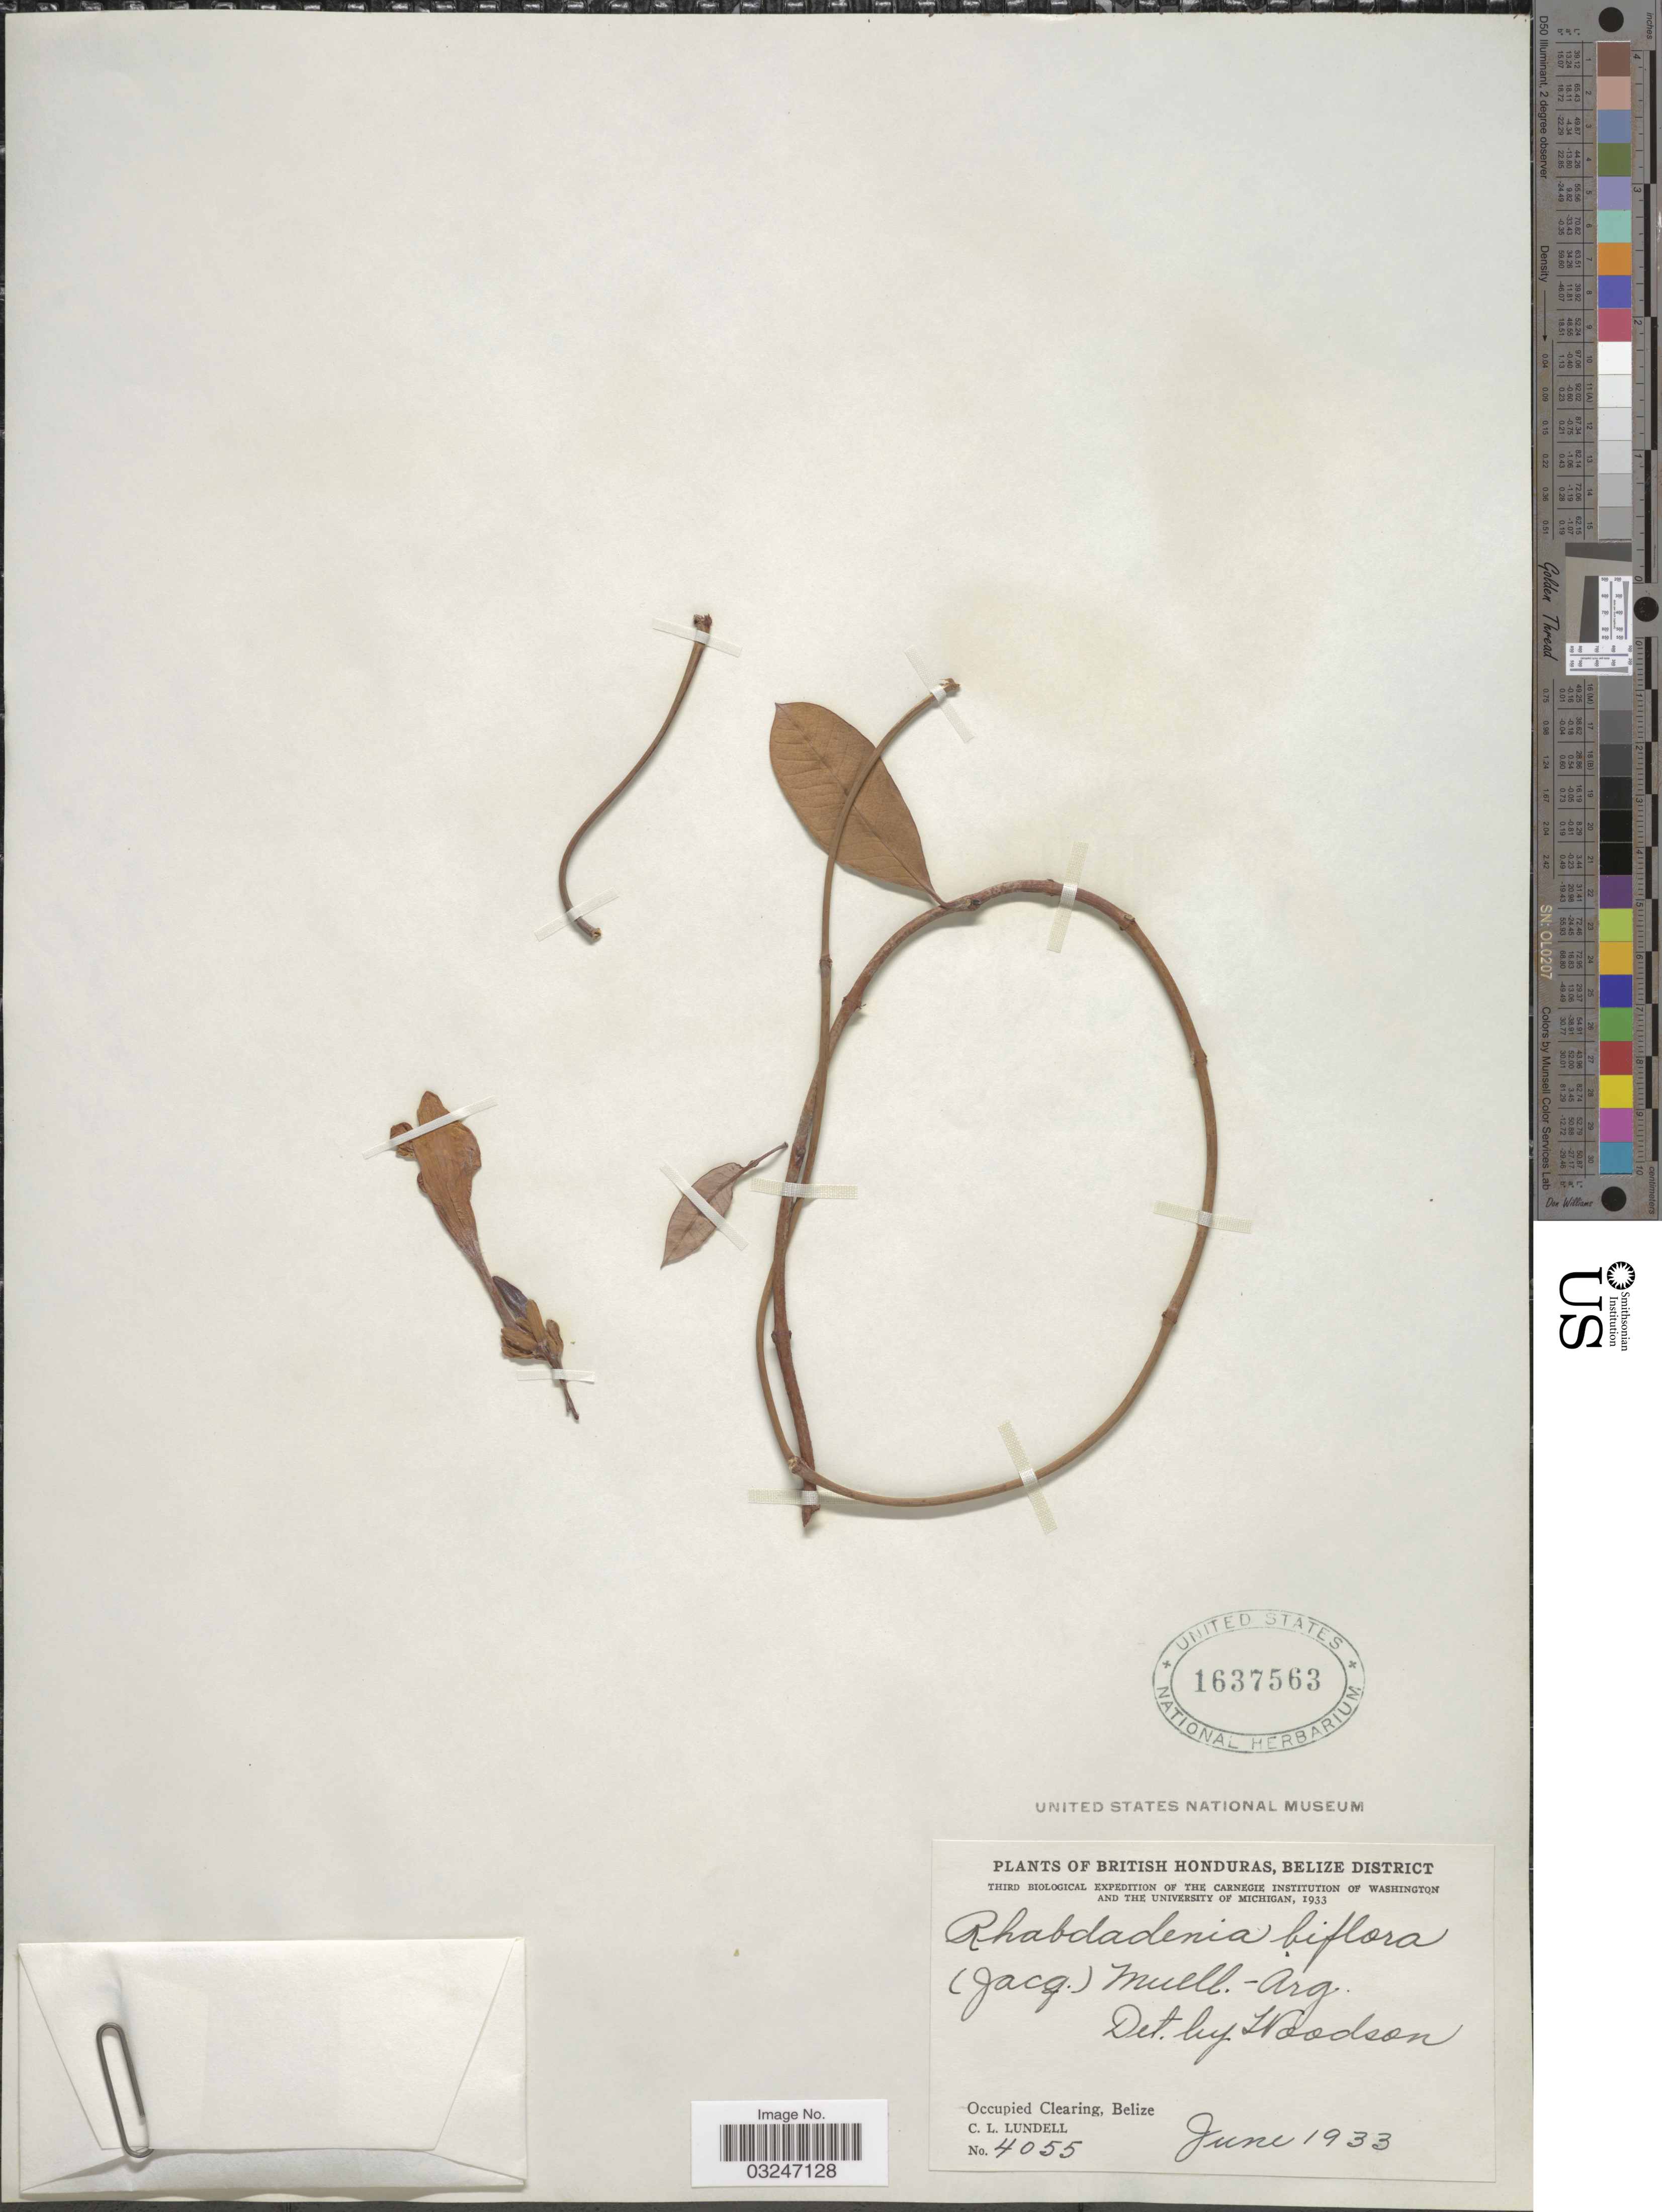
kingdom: Plantae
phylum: Tracheophyta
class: Magnoliopsida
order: Gentianales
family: Apocynaceae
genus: Rhabdadenia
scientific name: Rhabdadenia biflora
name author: (Jacq.) Müll. Arg.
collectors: C. L. Lundell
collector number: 4055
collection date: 1933-06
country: Belize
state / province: Belize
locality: British Honduras. Belize District. Occupied Clearing, Belize.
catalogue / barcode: US 1637563